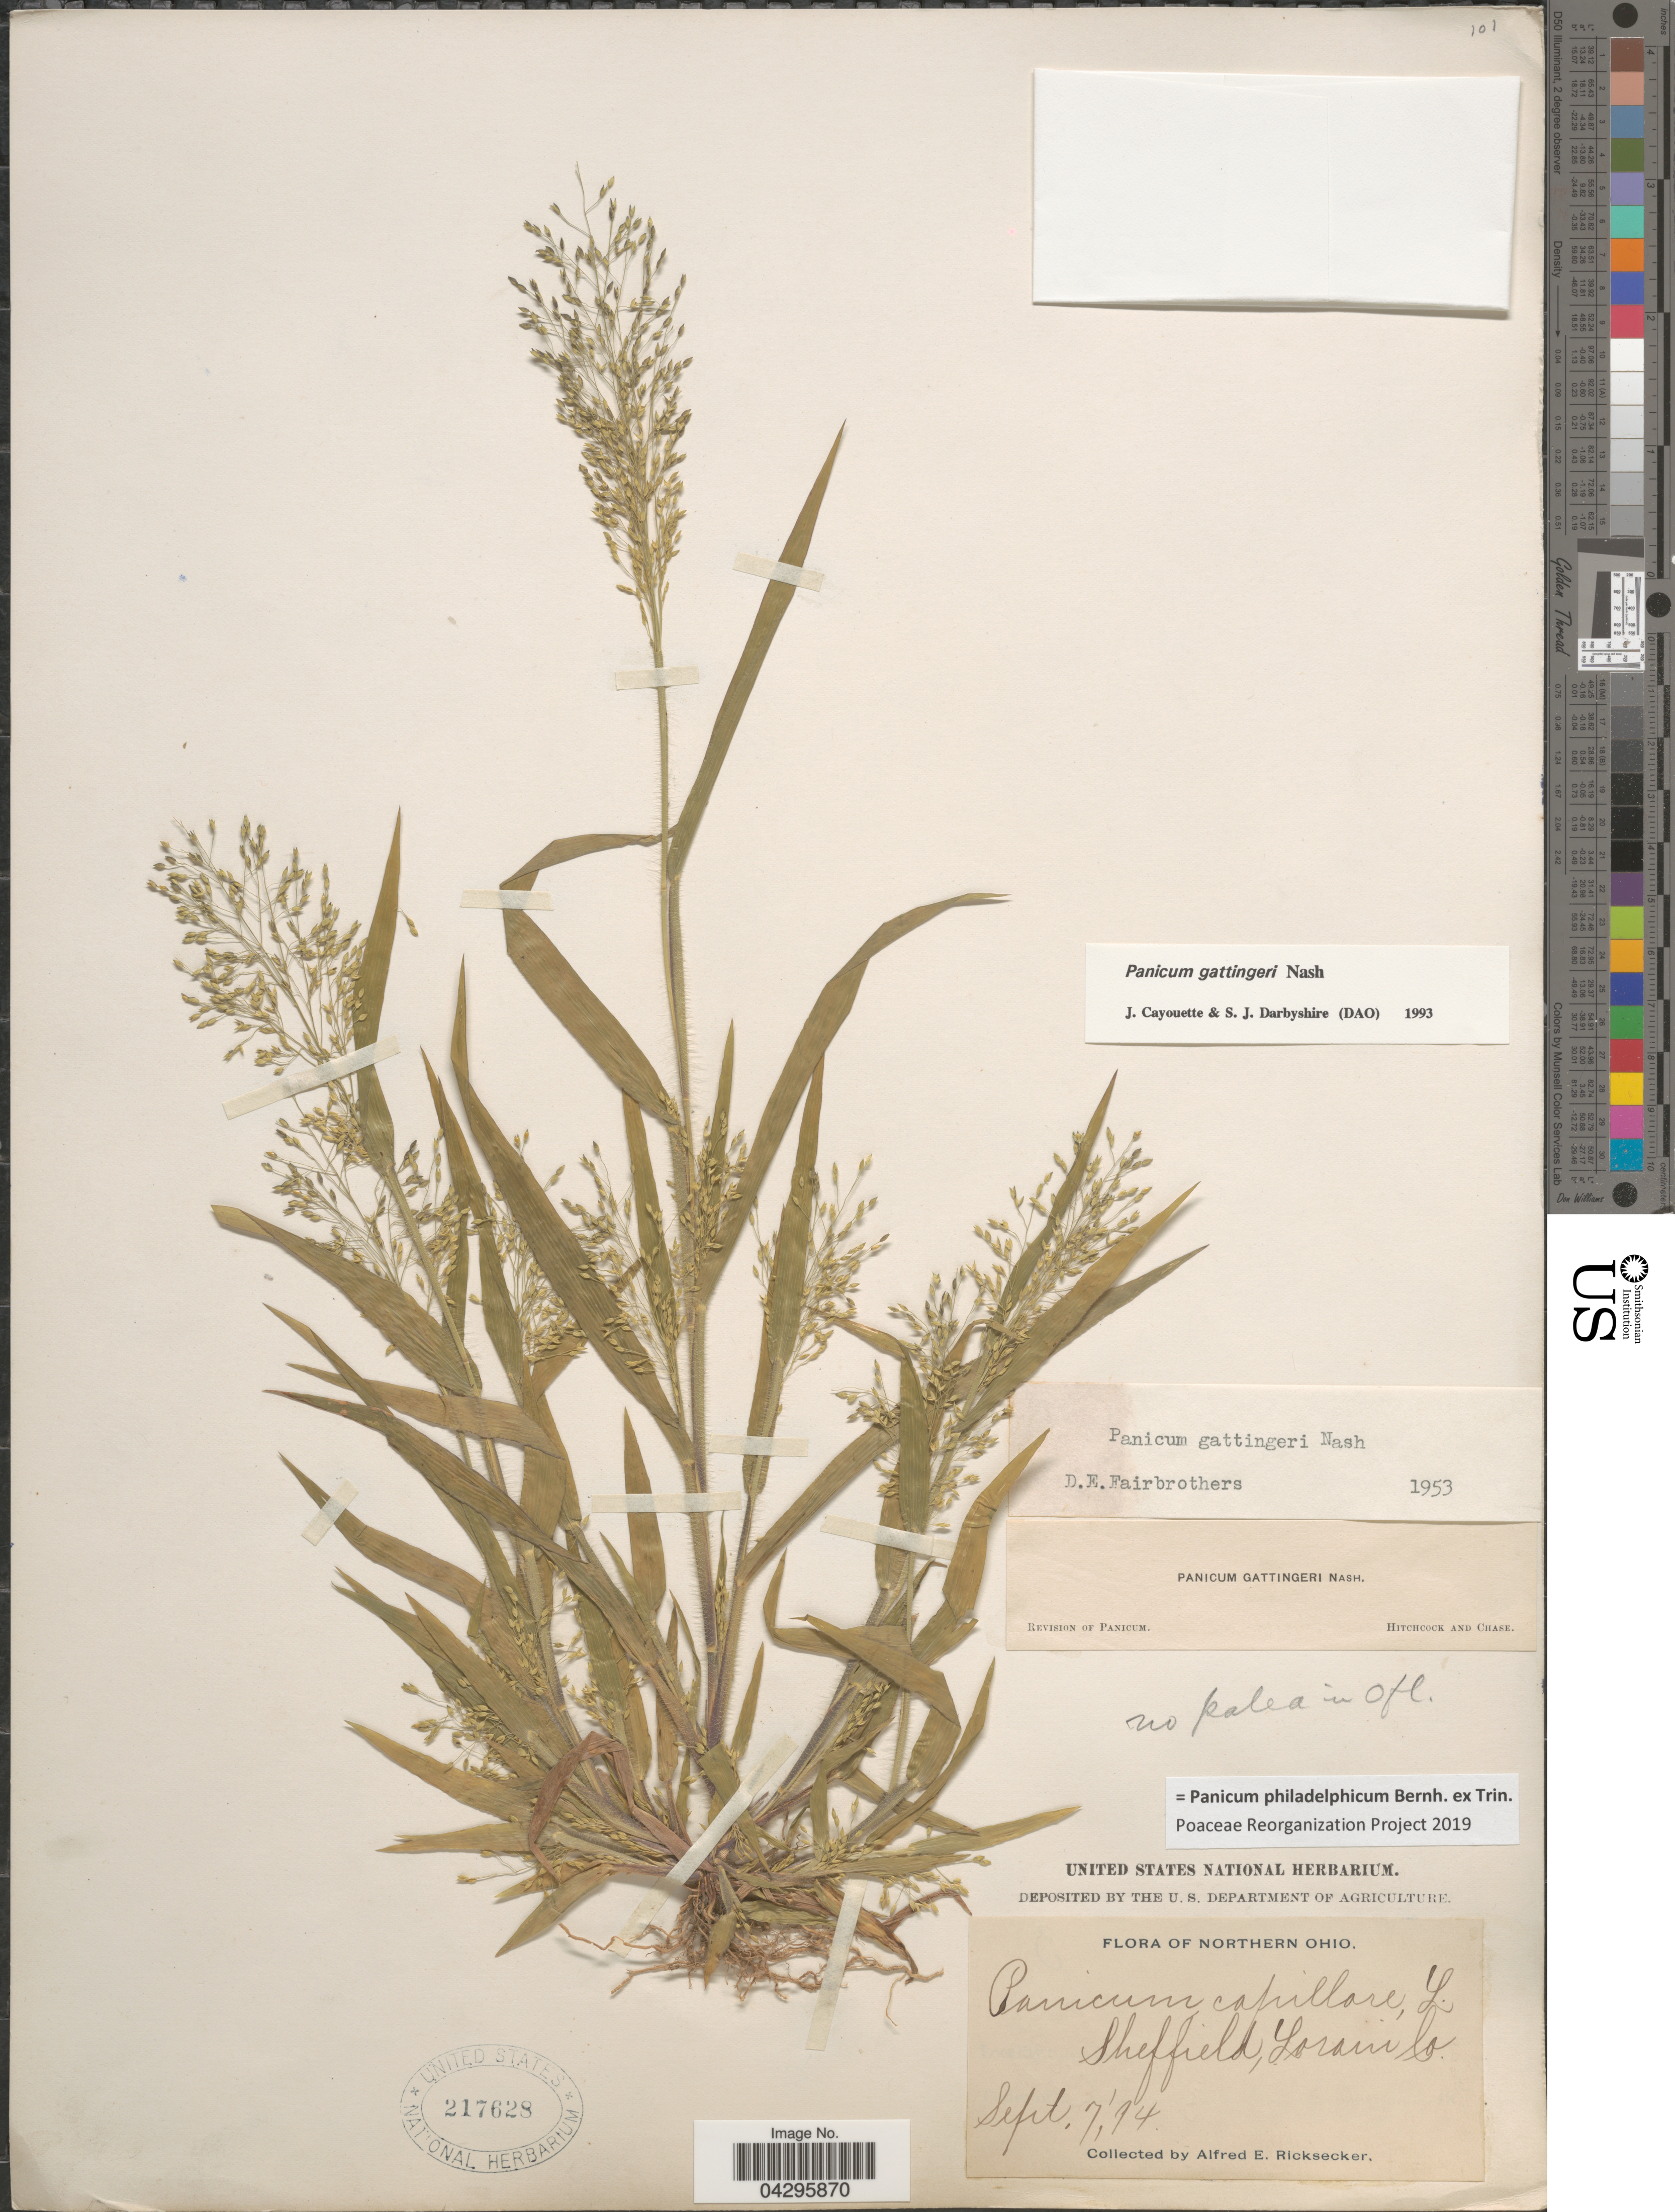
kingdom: Plantae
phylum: Tracheophyta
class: Liliopsida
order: Poales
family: Poaceae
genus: Panicum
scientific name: Panicum philadelphicum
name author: Bernh. ex Trin.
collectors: A. E. Ricksecker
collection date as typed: Transcribed d/m/y: 7/9/94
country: United States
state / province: Ohio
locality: Northern Ohio. Sheffield, Lorain Co.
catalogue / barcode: US 217628